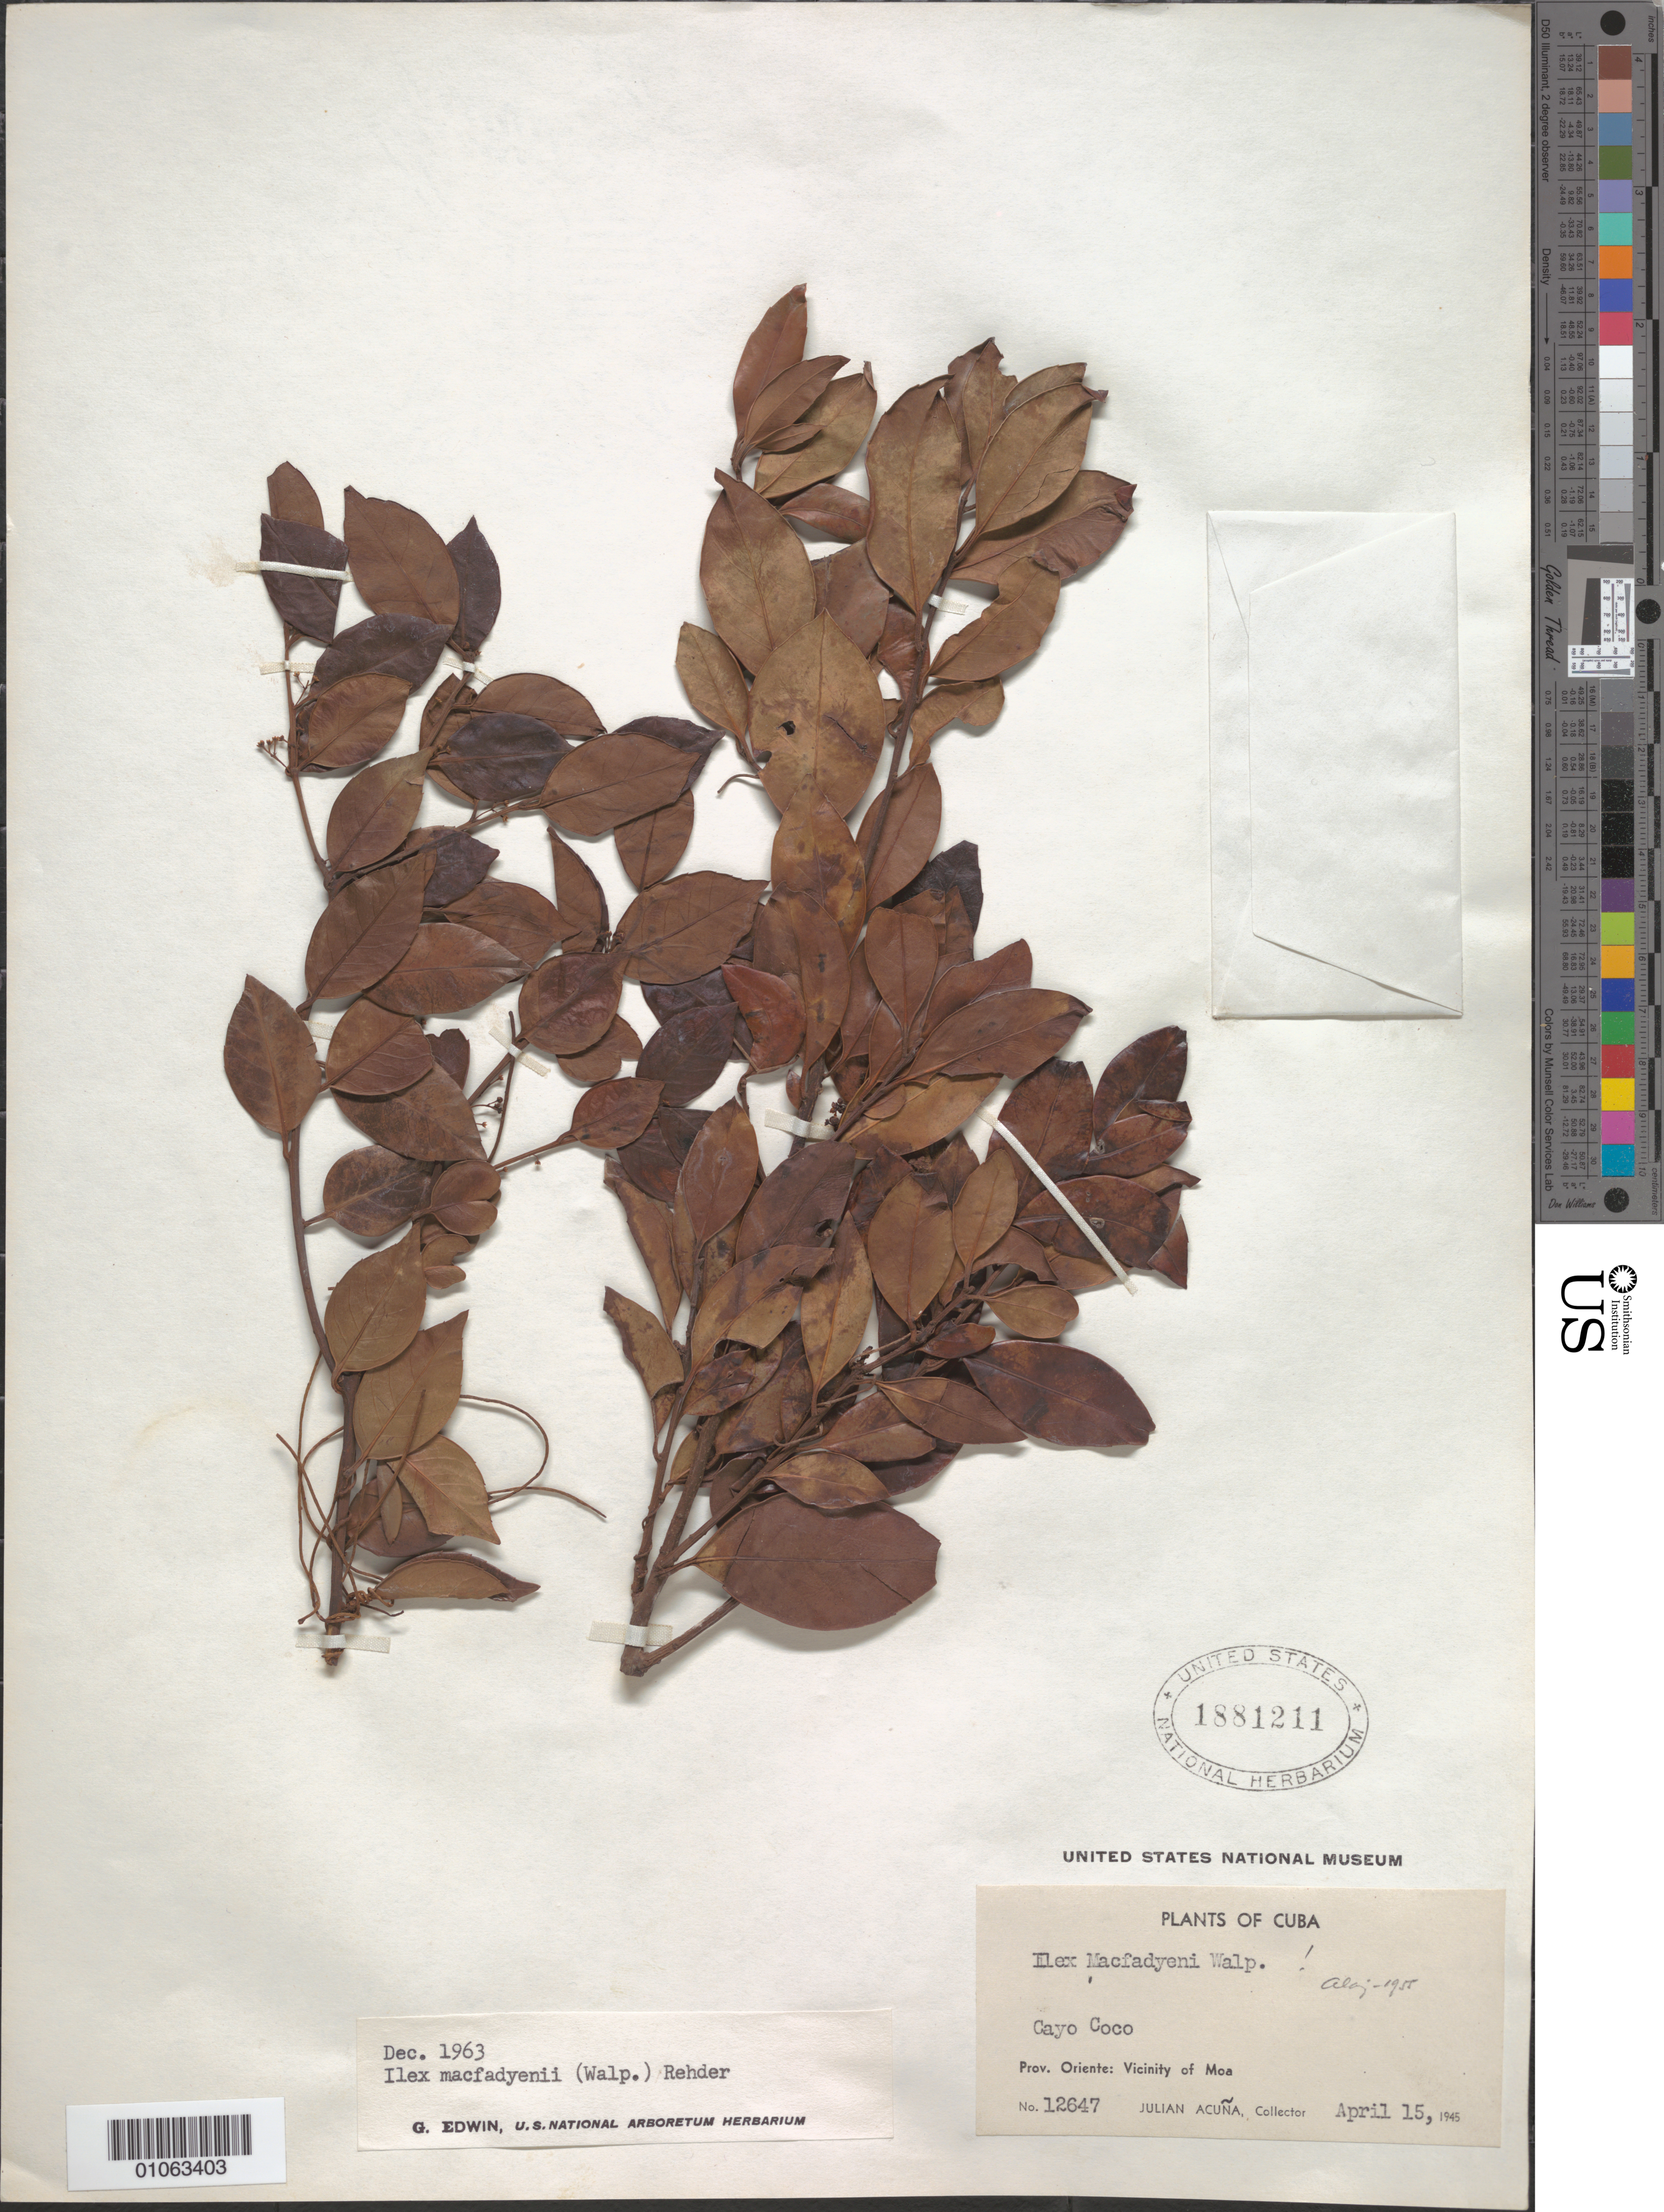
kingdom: Plantae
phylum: Tracheophyta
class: Magnoliopsida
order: Aquifoliales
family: Aquifoliaceae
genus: Ilex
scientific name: Ilex macfadyenii var. macfadyenii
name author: (Walp.) Rehder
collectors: J. Acuña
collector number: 12647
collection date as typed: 15 Apr 1945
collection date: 1945-04-15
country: Cuba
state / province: Holguín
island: Cuba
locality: Vicinity of Moa [Oriente]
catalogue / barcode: US 1881211